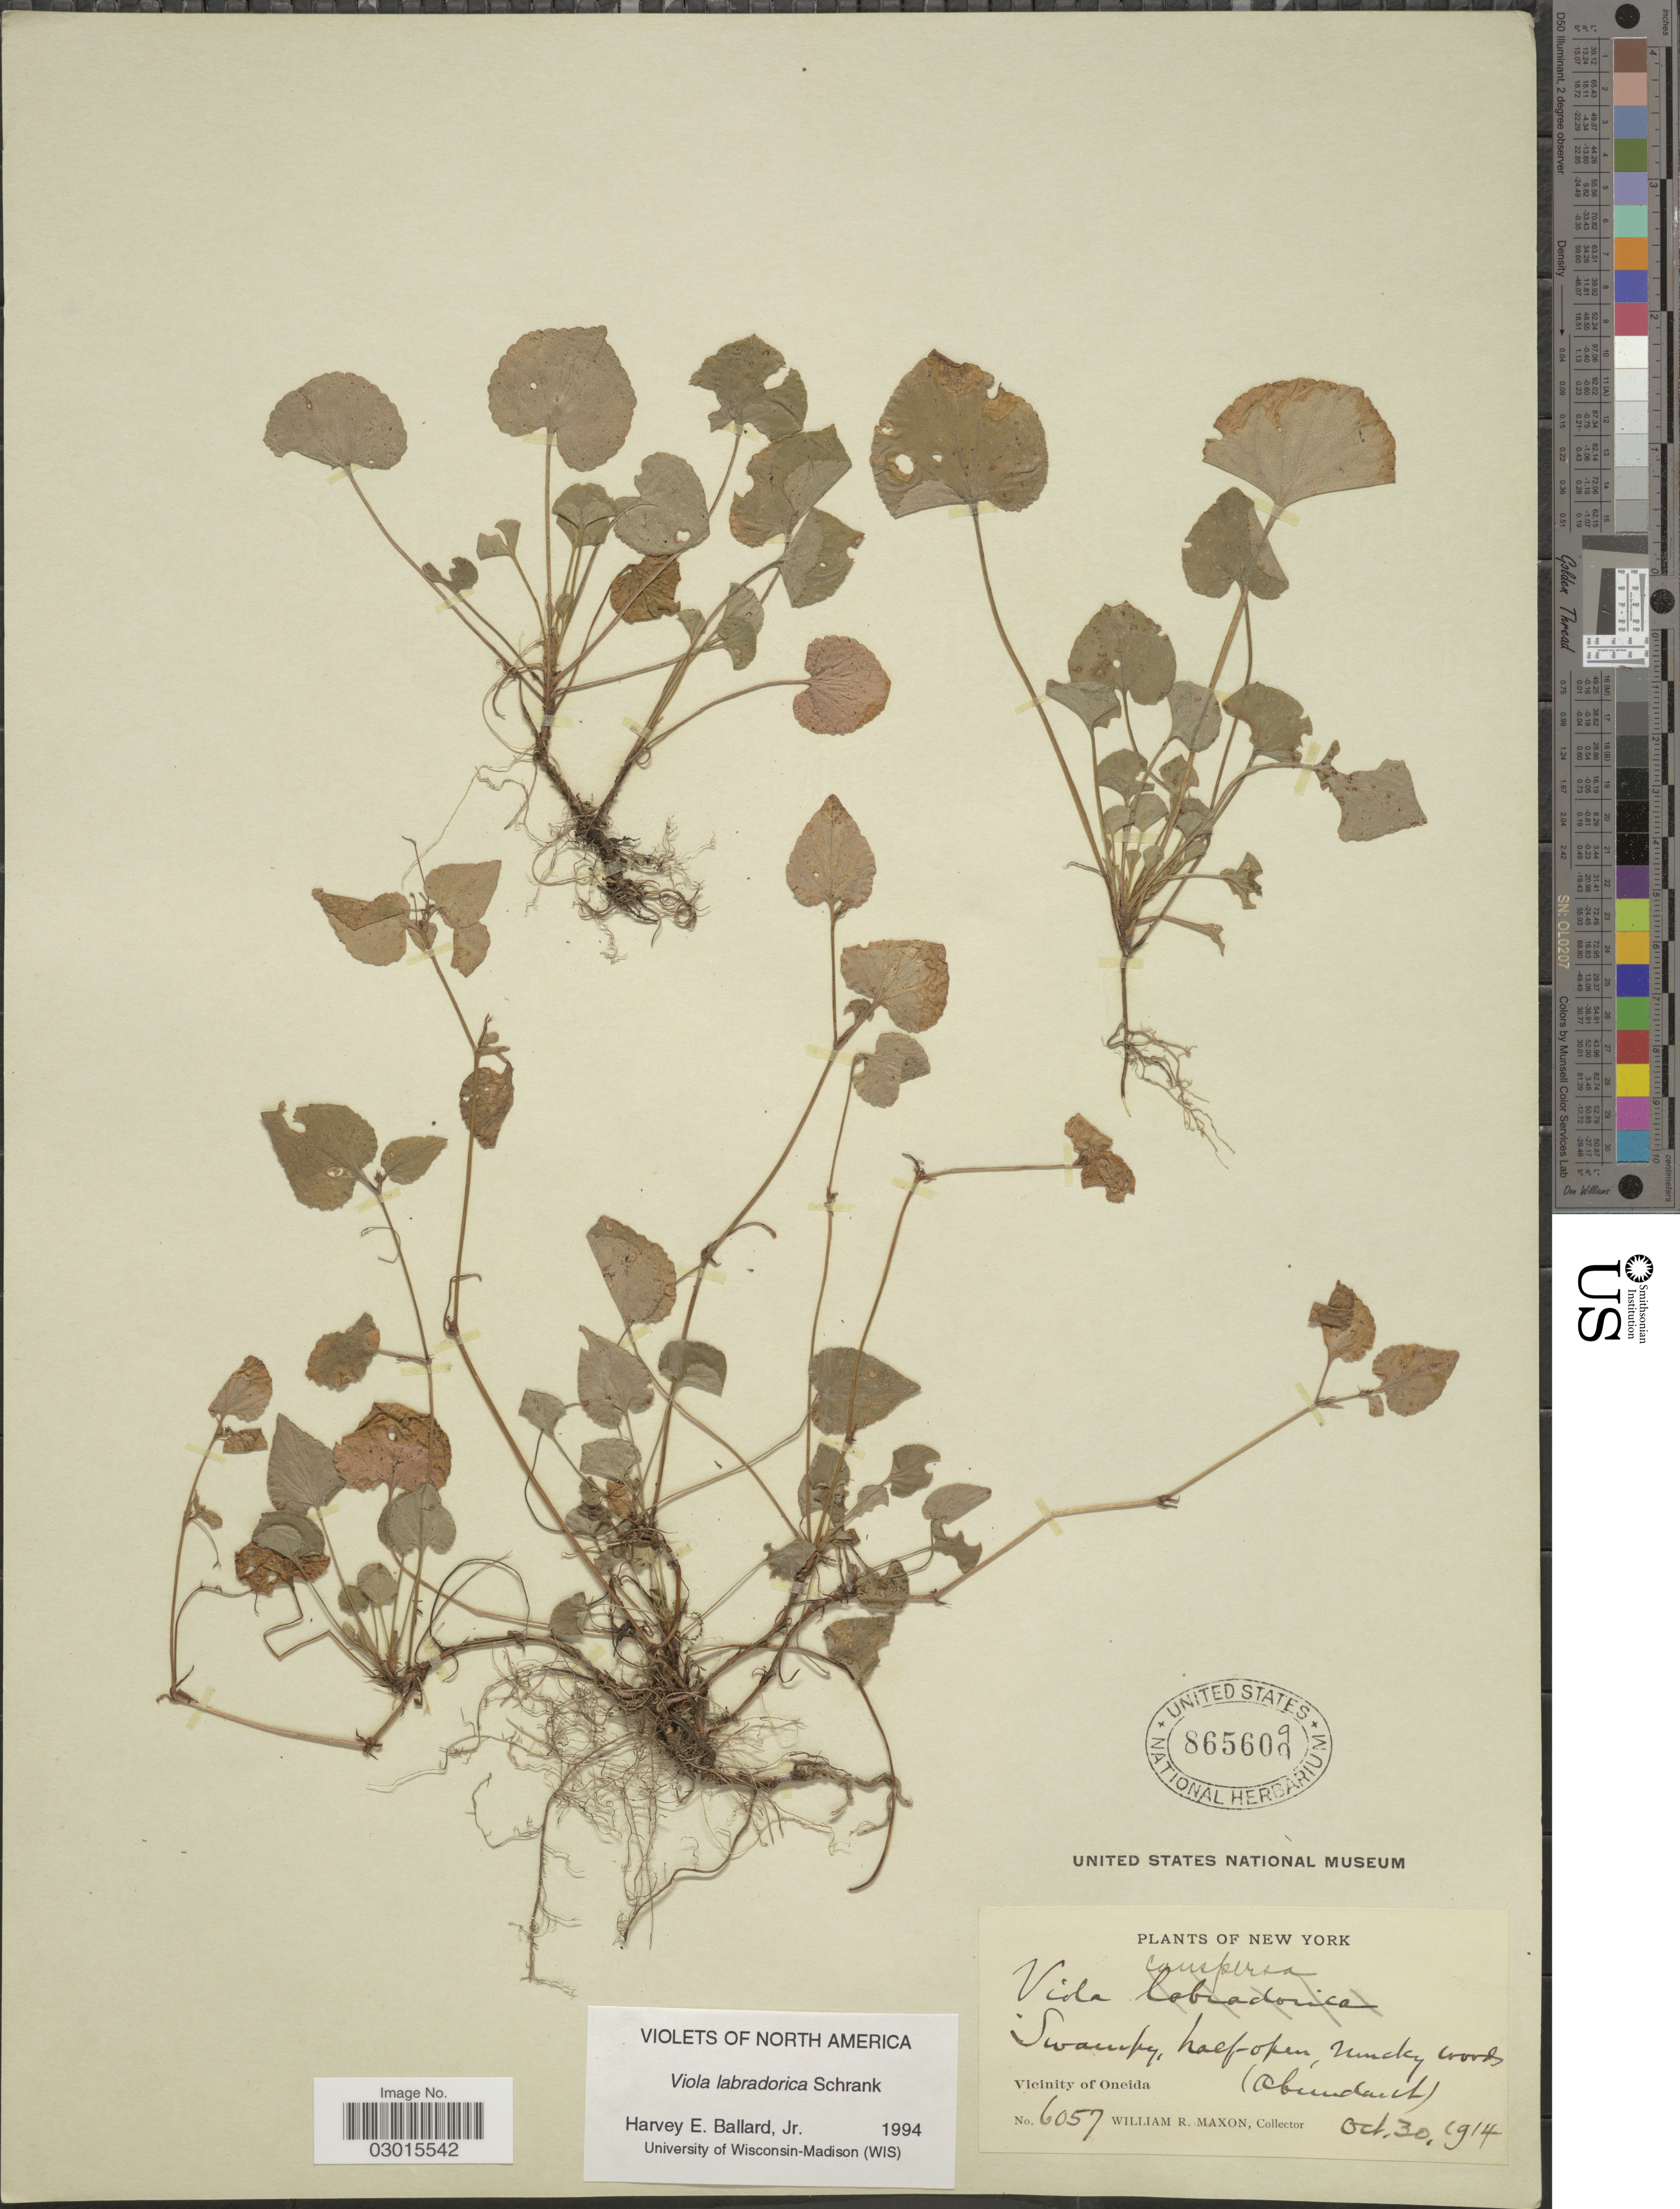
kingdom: Plantae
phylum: Tracheophyta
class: Magnoliopsida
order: Malpighiales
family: Violaceae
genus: Viola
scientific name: Viola labradorica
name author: Schrank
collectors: W. R. Maxon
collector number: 6057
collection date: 1914-10-30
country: United States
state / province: New York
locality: Vicinity of Oneida.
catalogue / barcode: US 865609